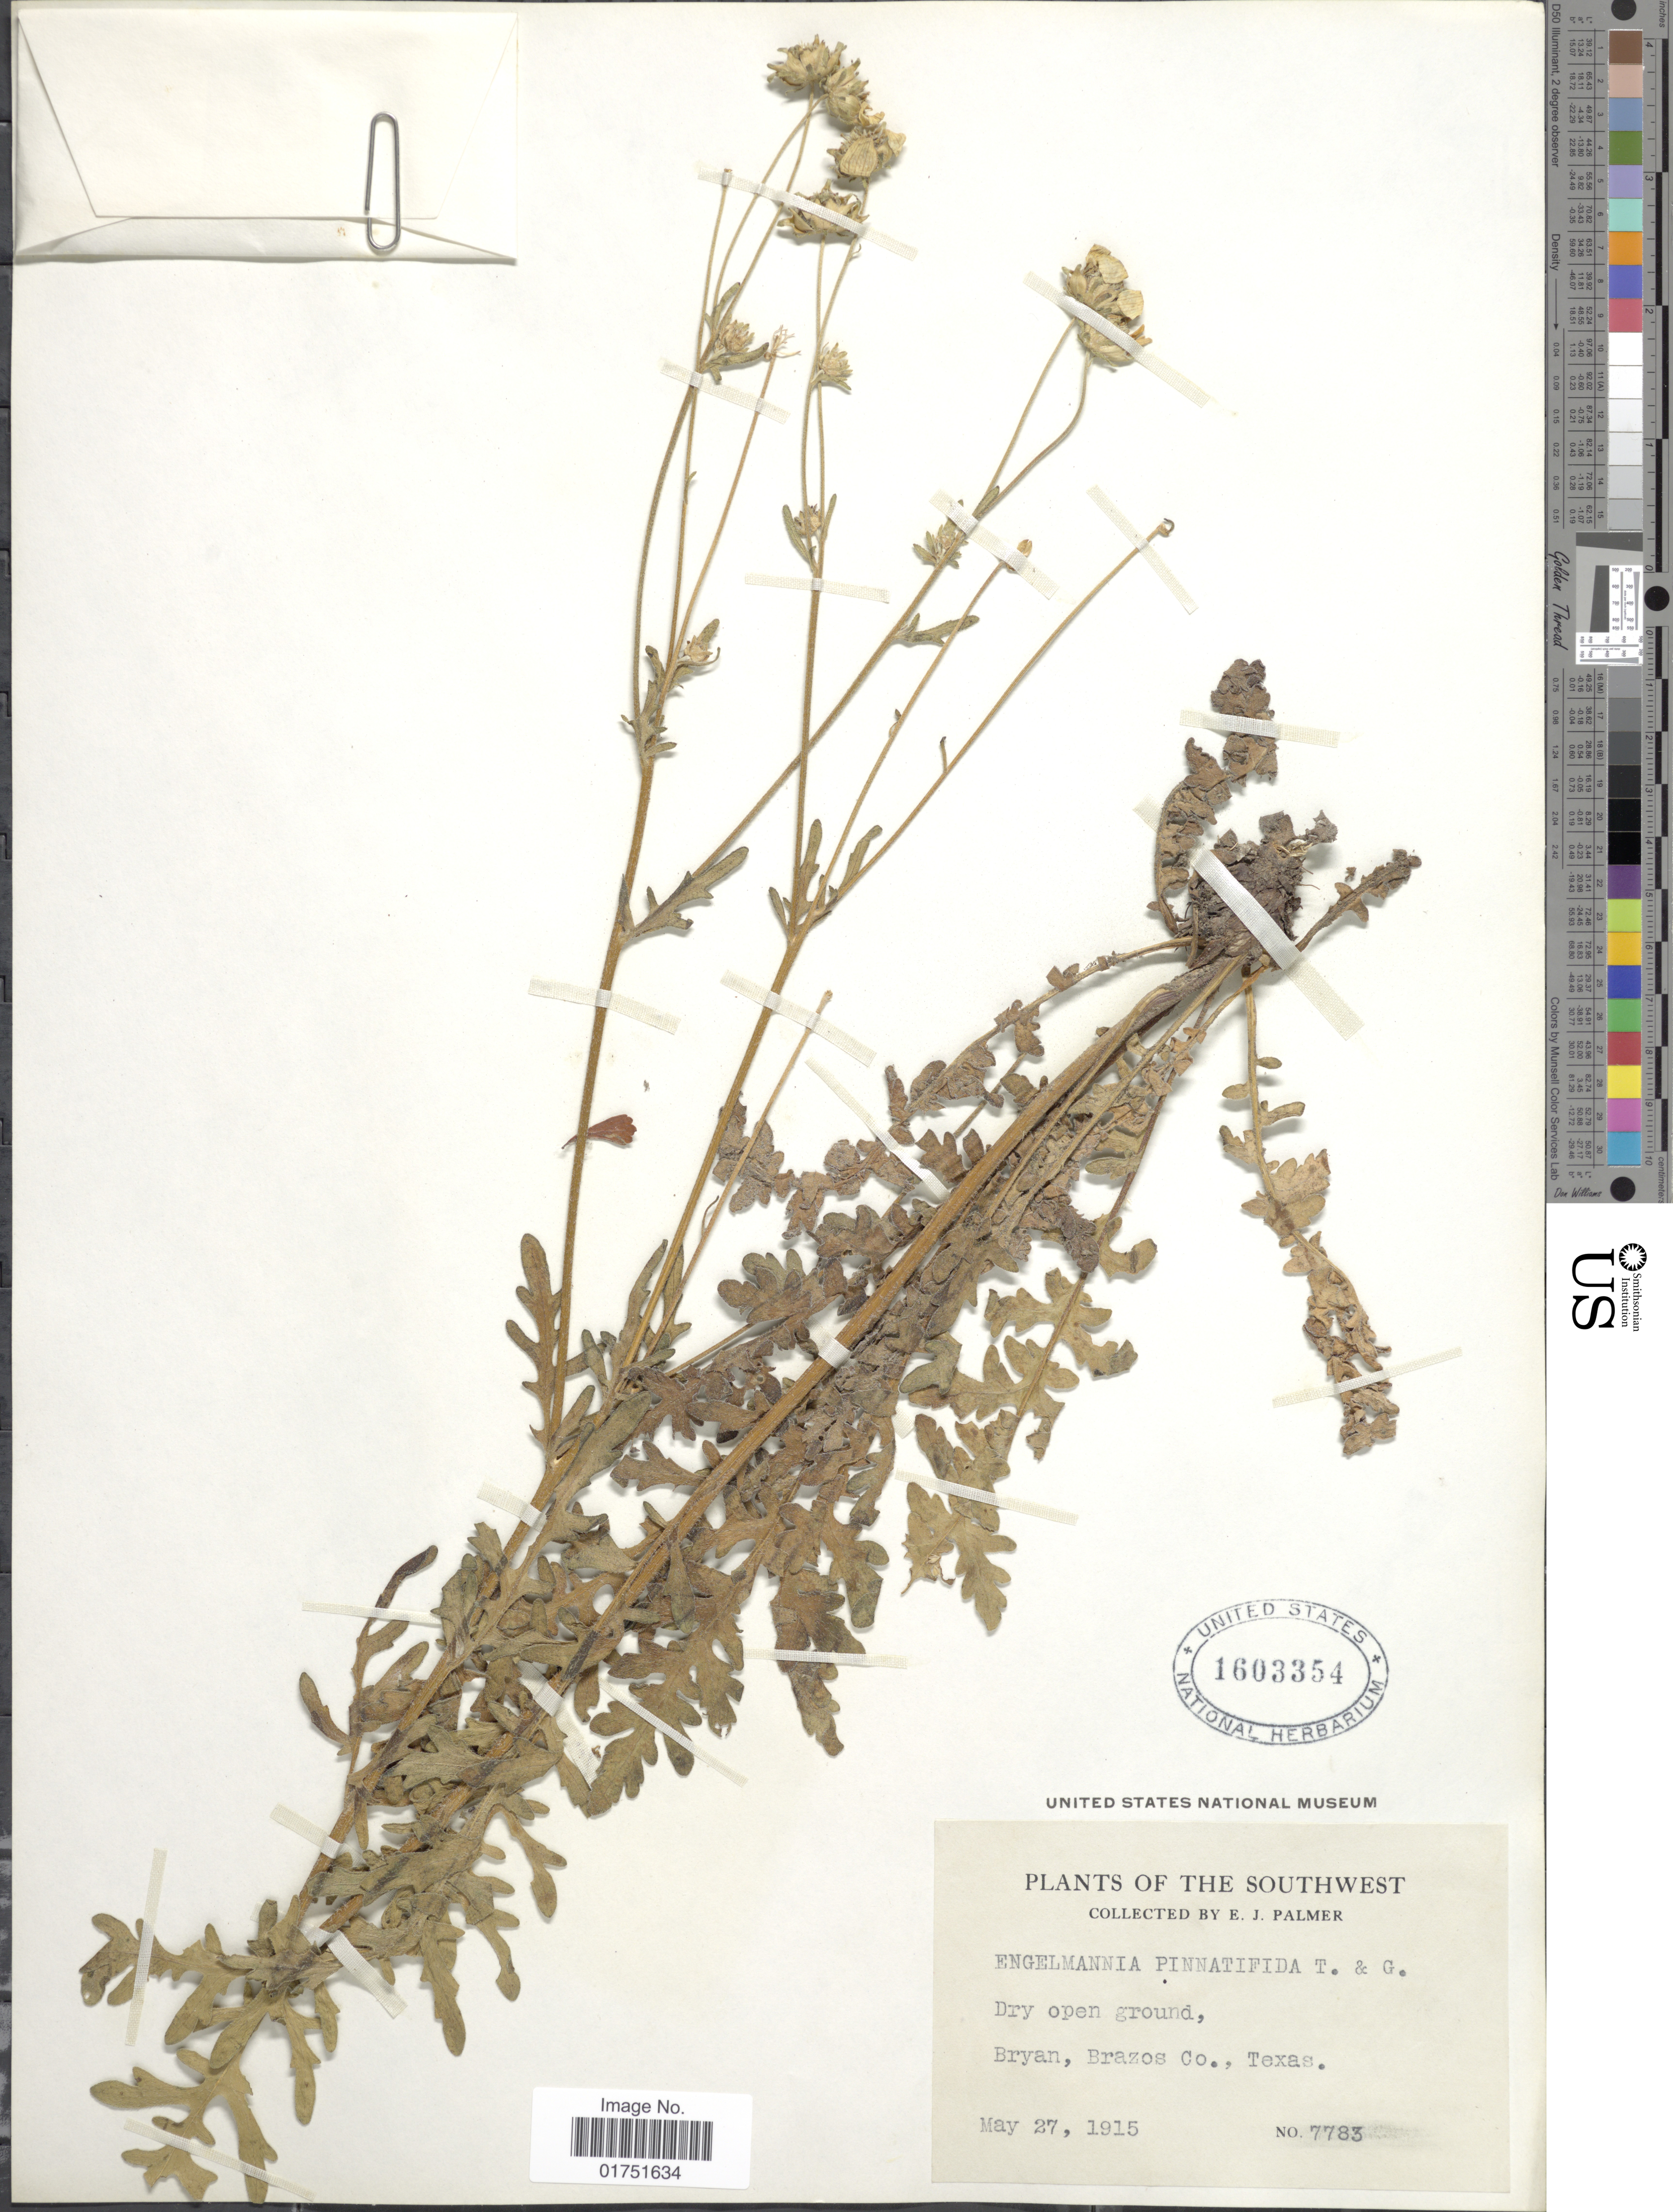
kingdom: Plantae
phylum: Tracheophyta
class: Magnoliopsida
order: Asterales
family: Asteraceae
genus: Engelmannia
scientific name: Engelmannia pinnatifida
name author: Torr. & A. Gray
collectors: E. J. Palmer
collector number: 7783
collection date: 1915-05-27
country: United States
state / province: Texas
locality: Southwest. Dry open ground, Bryan, Brazos Co., Texas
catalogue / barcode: US 1603354